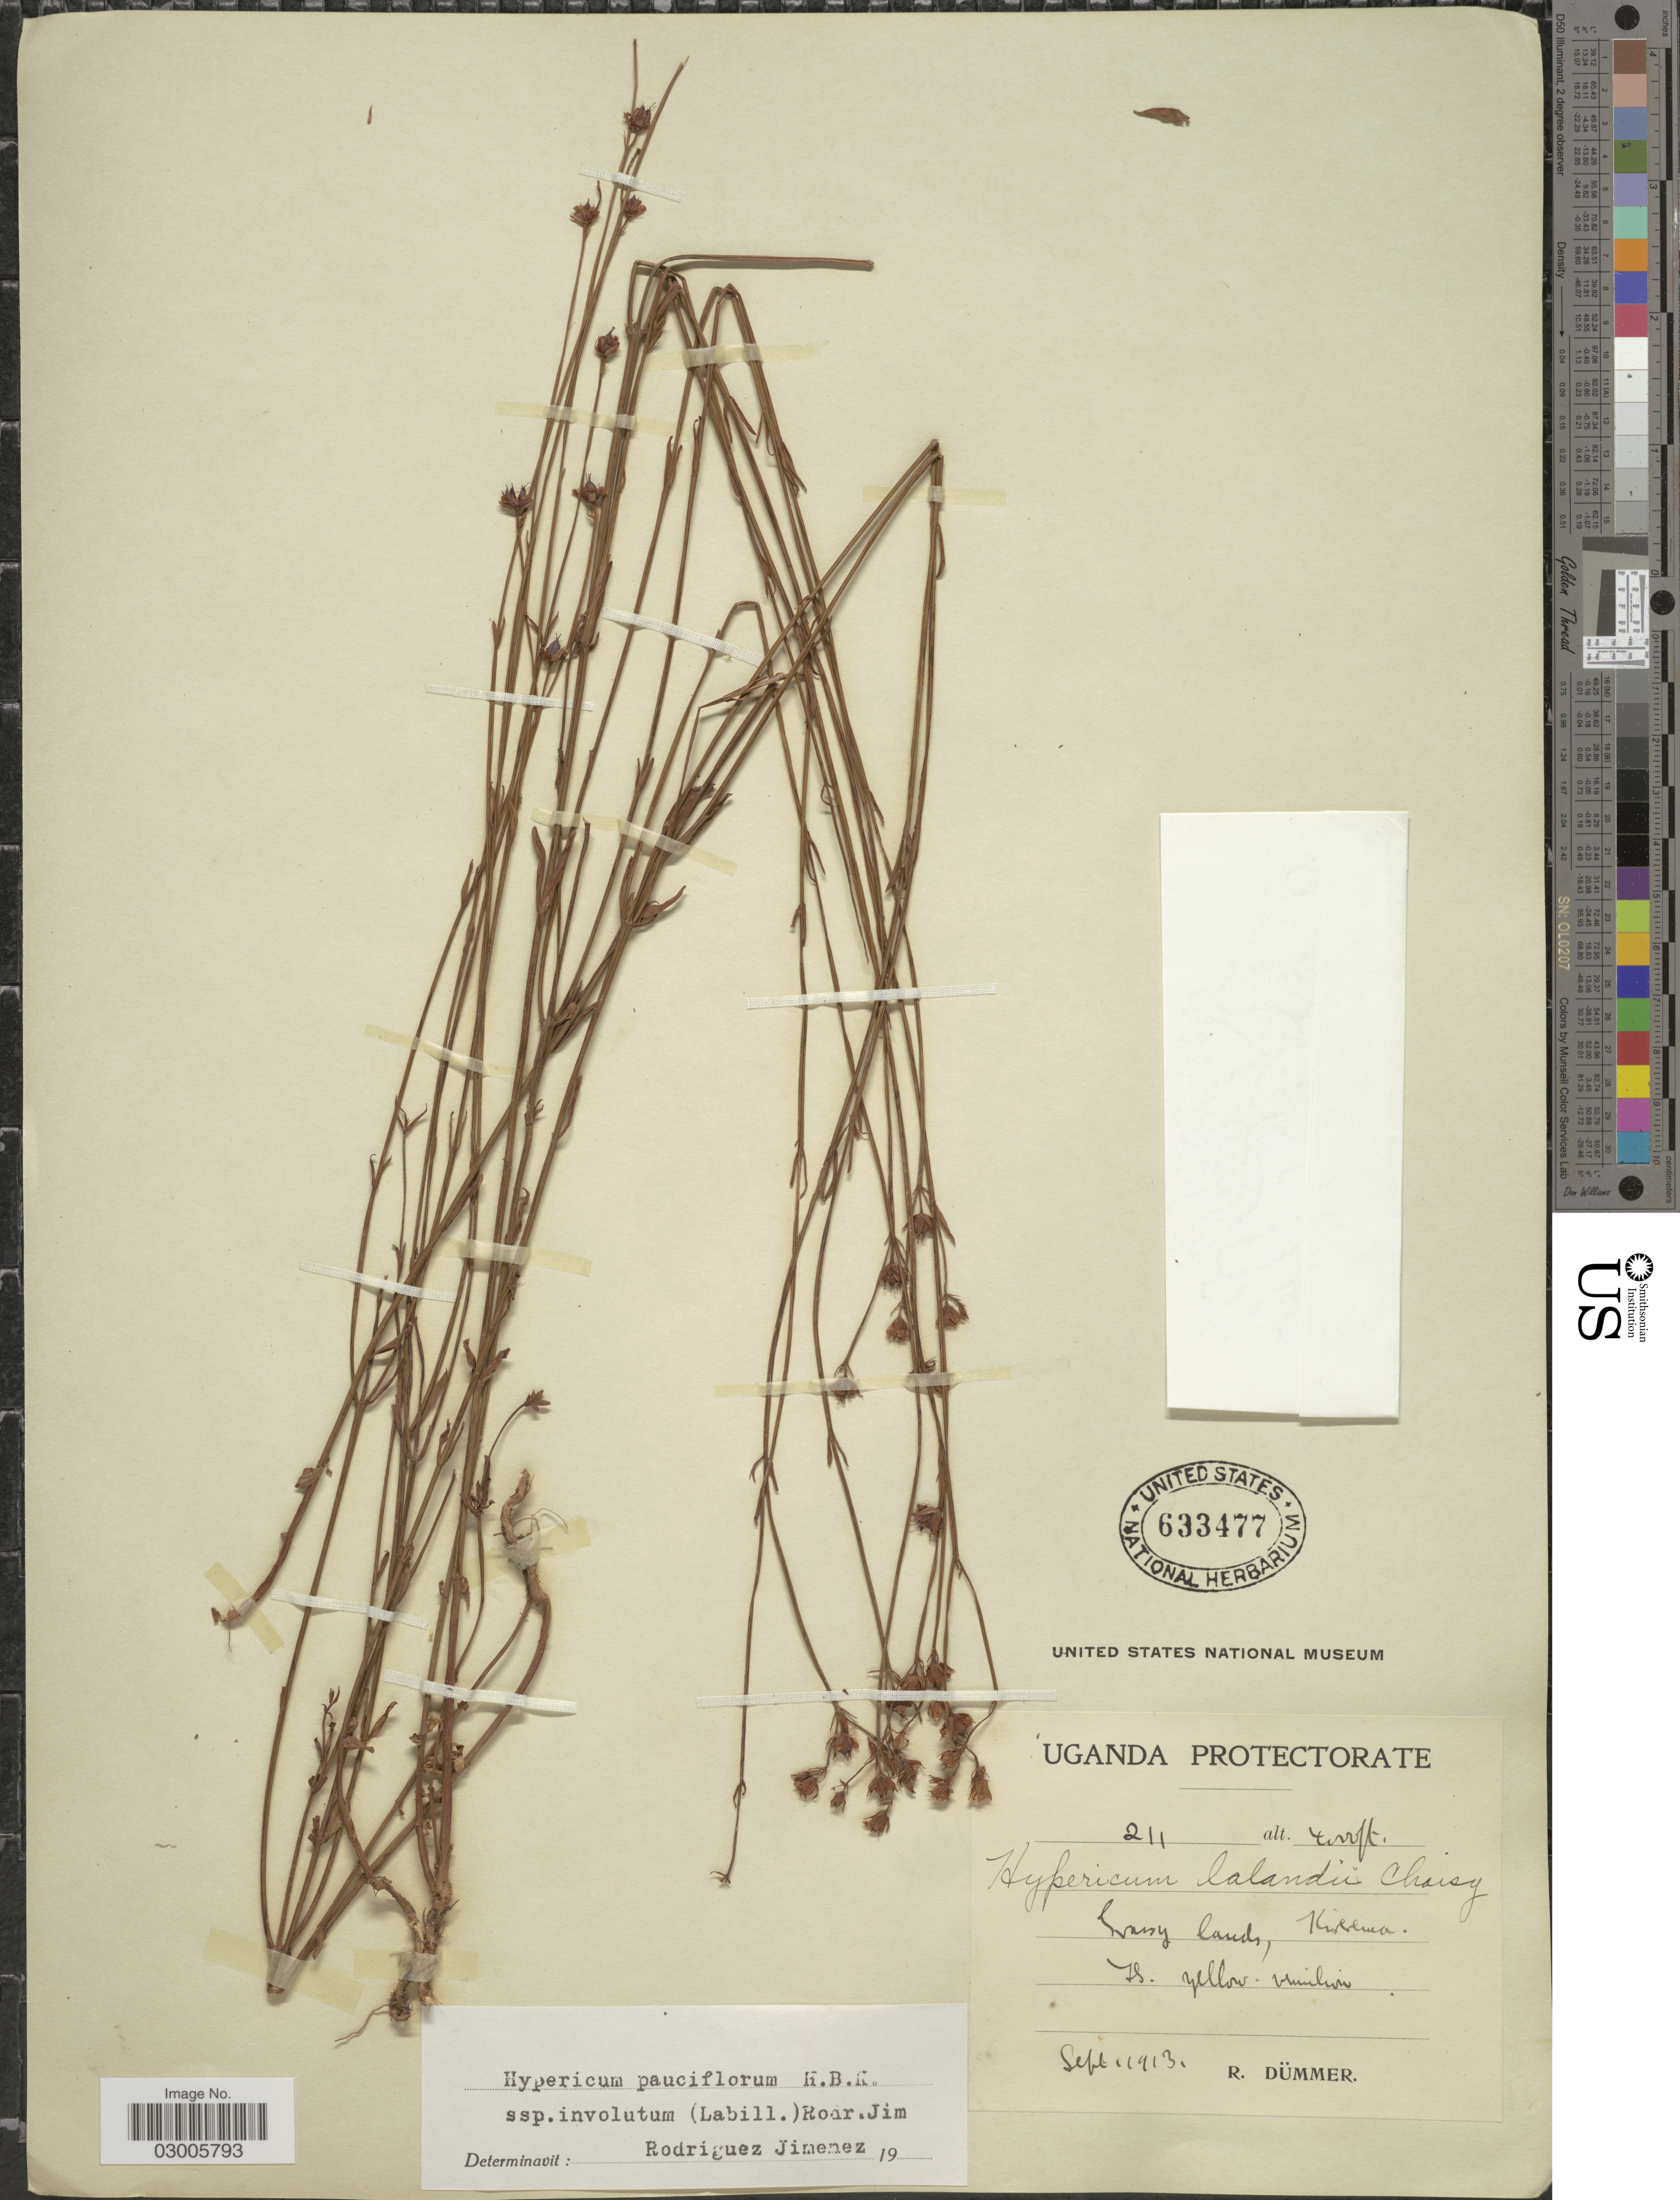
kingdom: Plantae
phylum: Tracheophyta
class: Magnoliopsida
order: Malpighiales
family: Hypericaceae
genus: Hypericum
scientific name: Hypericum pauciflorum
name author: Kunth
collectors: R. A. Dümmer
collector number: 211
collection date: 1913-09-01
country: Uganda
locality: Kisumu.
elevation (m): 1219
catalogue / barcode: US 633477